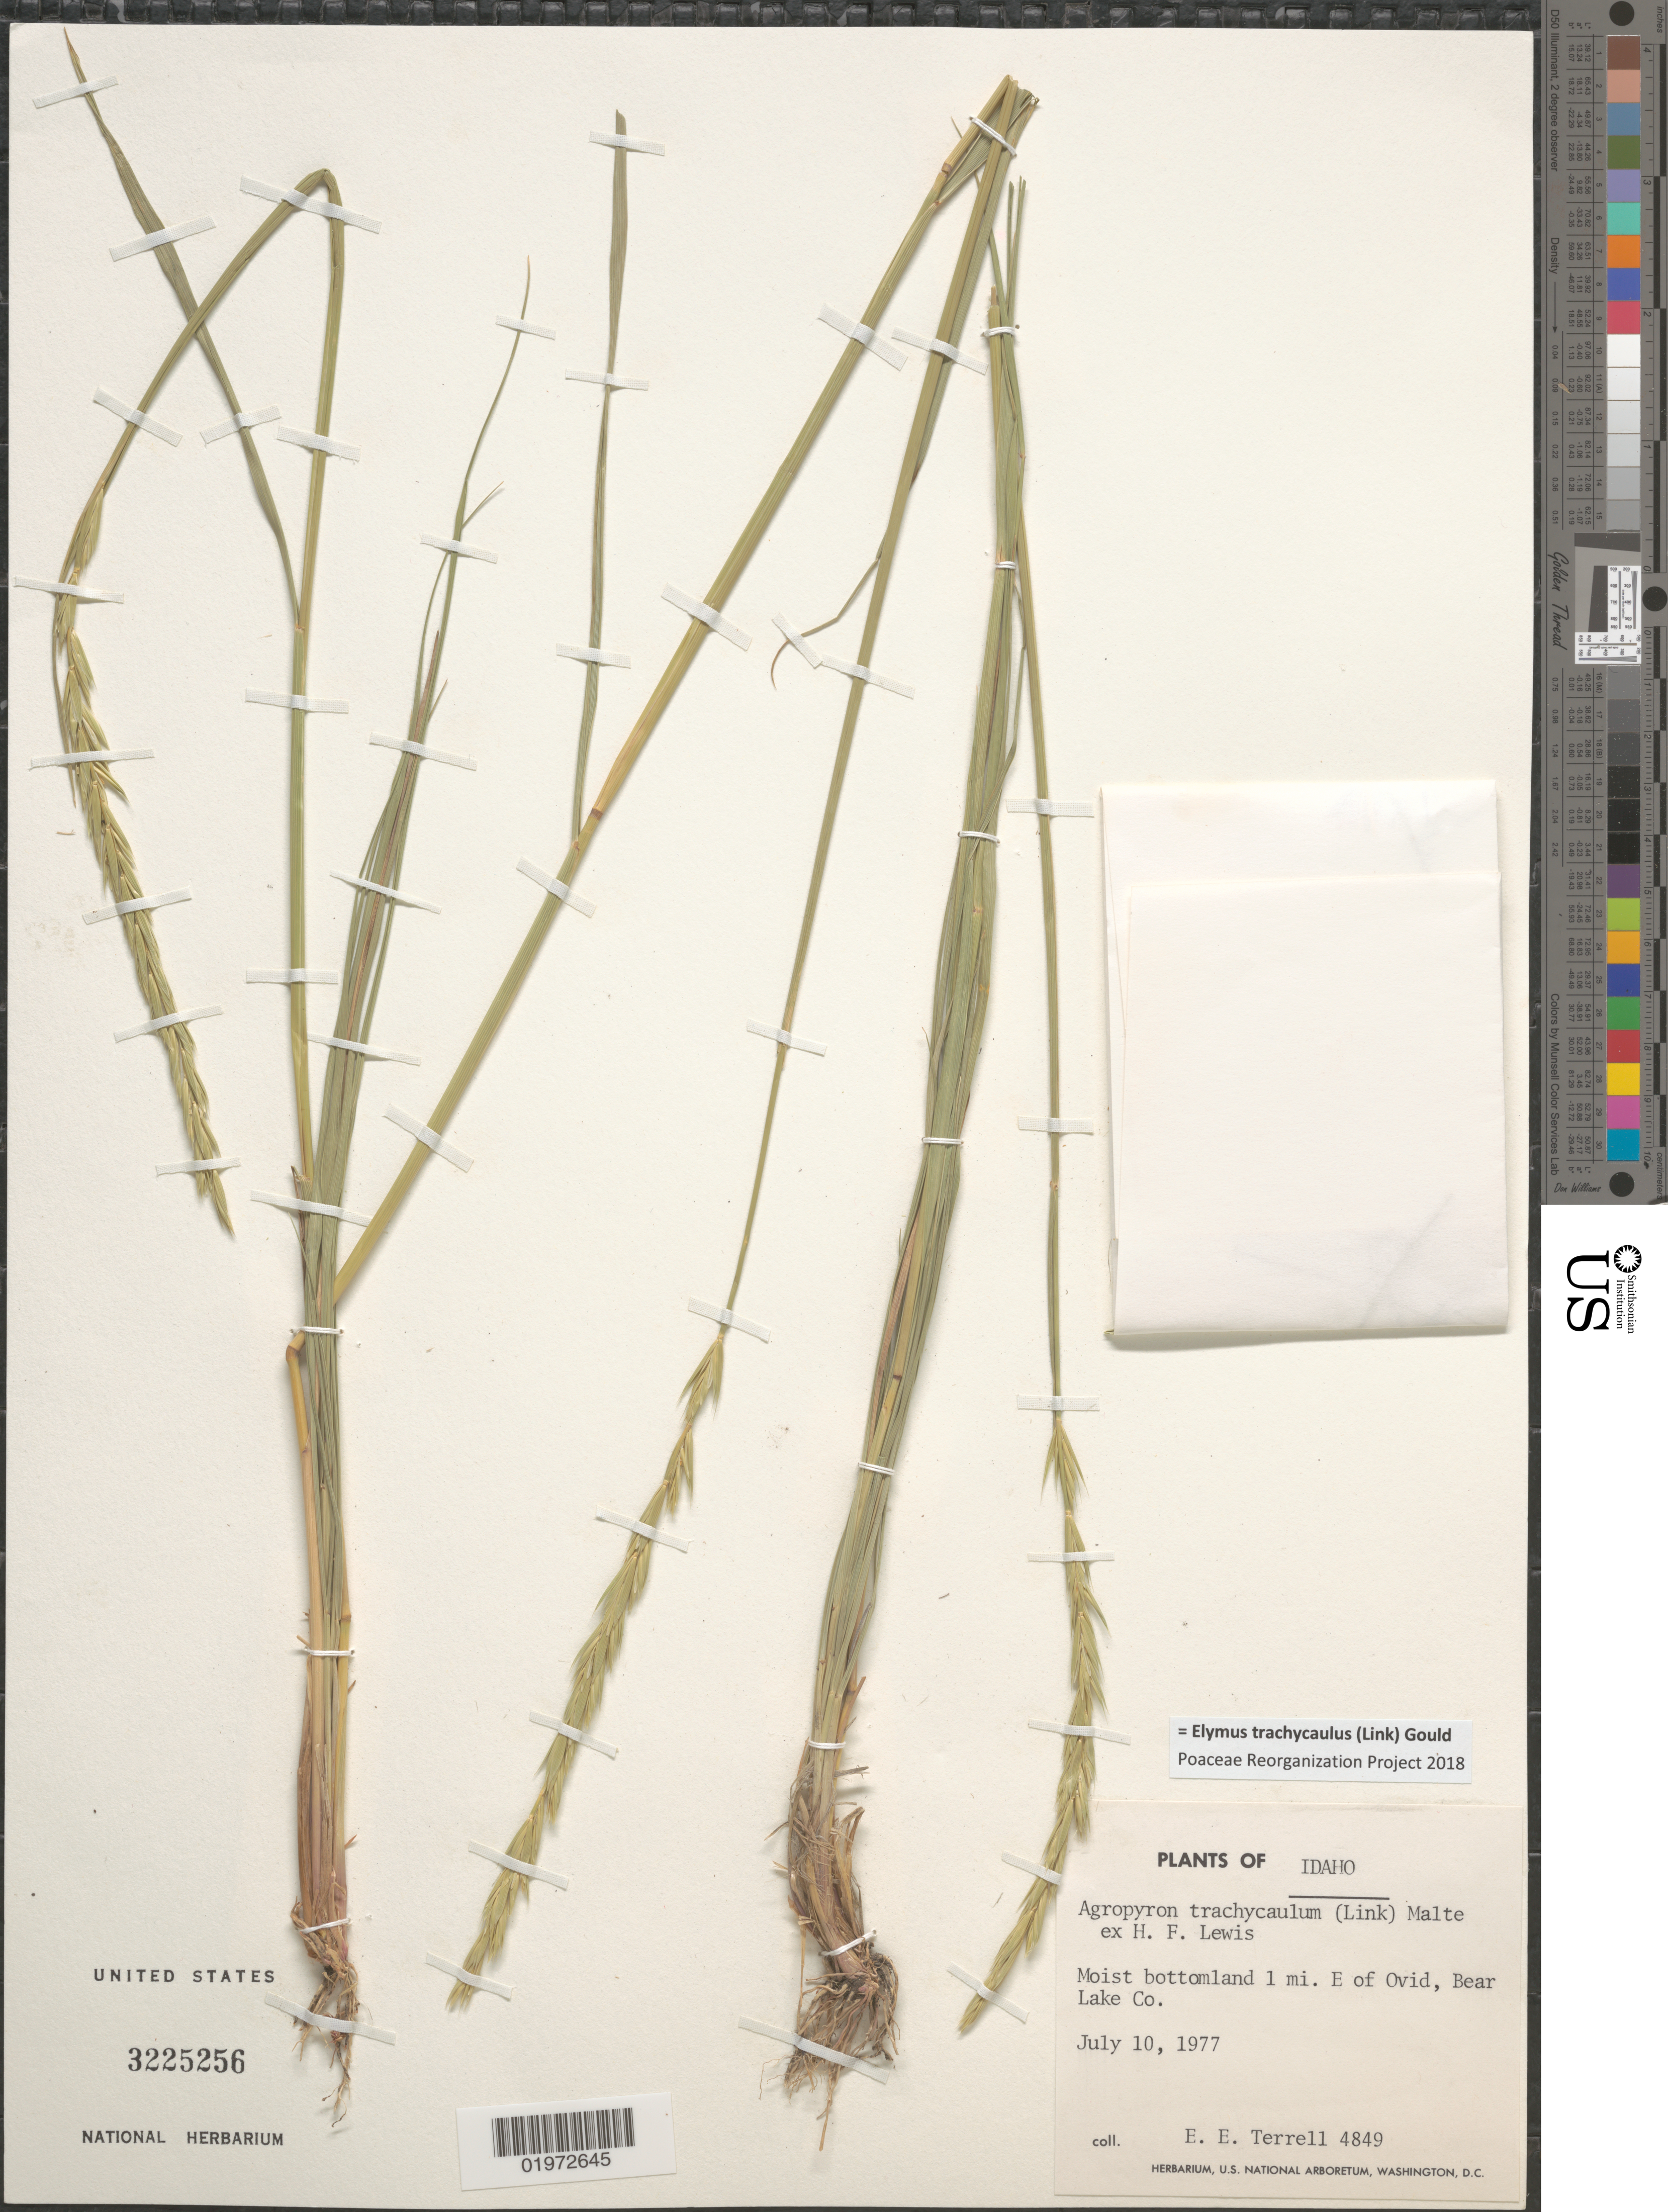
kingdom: Plantae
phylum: Tracheophyta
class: Liliopsida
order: Poales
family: Poaceae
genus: Elymus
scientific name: Elymus trachycaulus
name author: (Link) Gould ex Shinners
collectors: E. E. Terrell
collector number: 4849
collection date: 1977-07-10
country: United States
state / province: Idaho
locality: Moist bottomland 1 mi. E. of Ovid, Bear Lake Co.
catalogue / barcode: US 3225256